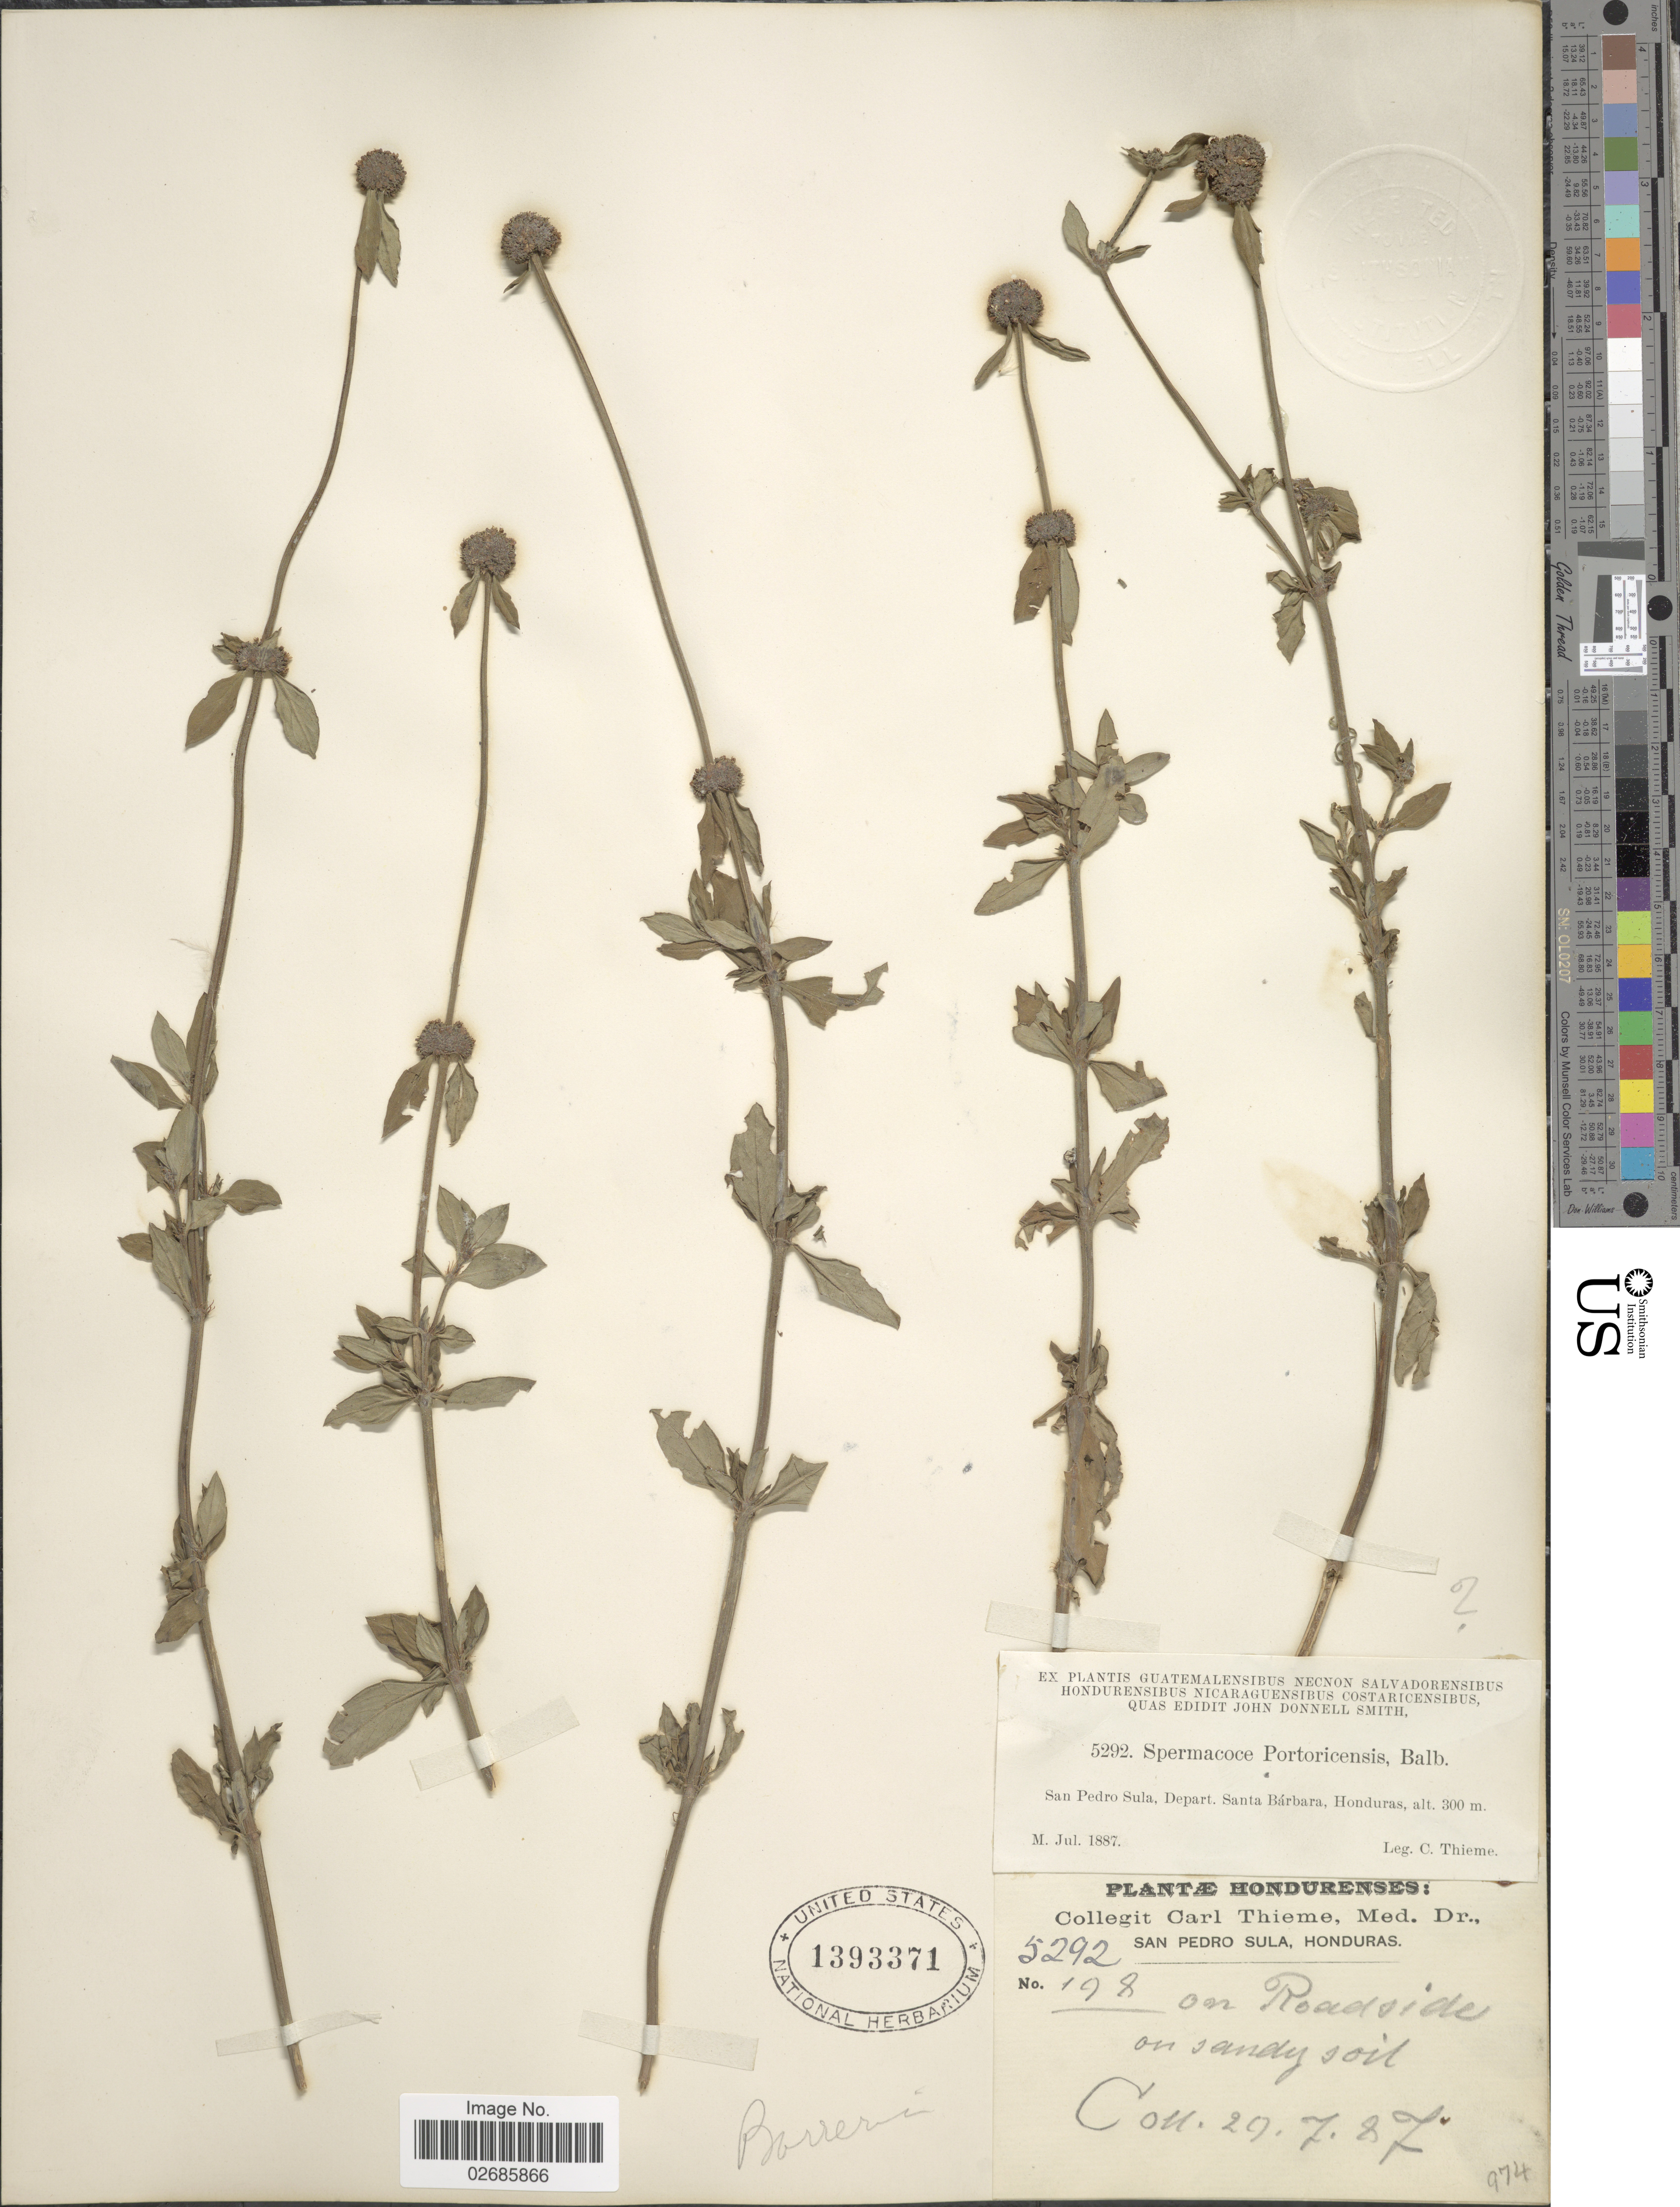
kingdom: Plantae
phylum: Tracheophyta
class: Magnoliopsida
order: Gentianales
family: Rubiaceae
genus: Borreria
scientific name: Borreria sp.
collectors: C. Thieme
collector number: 5292/198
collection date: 1887-07-29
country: Honduras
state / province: Santa Bárbara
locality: San Pedro Sula, Depart. Santa Barbara. On roadside.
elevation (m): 300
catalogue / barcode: US 1393371